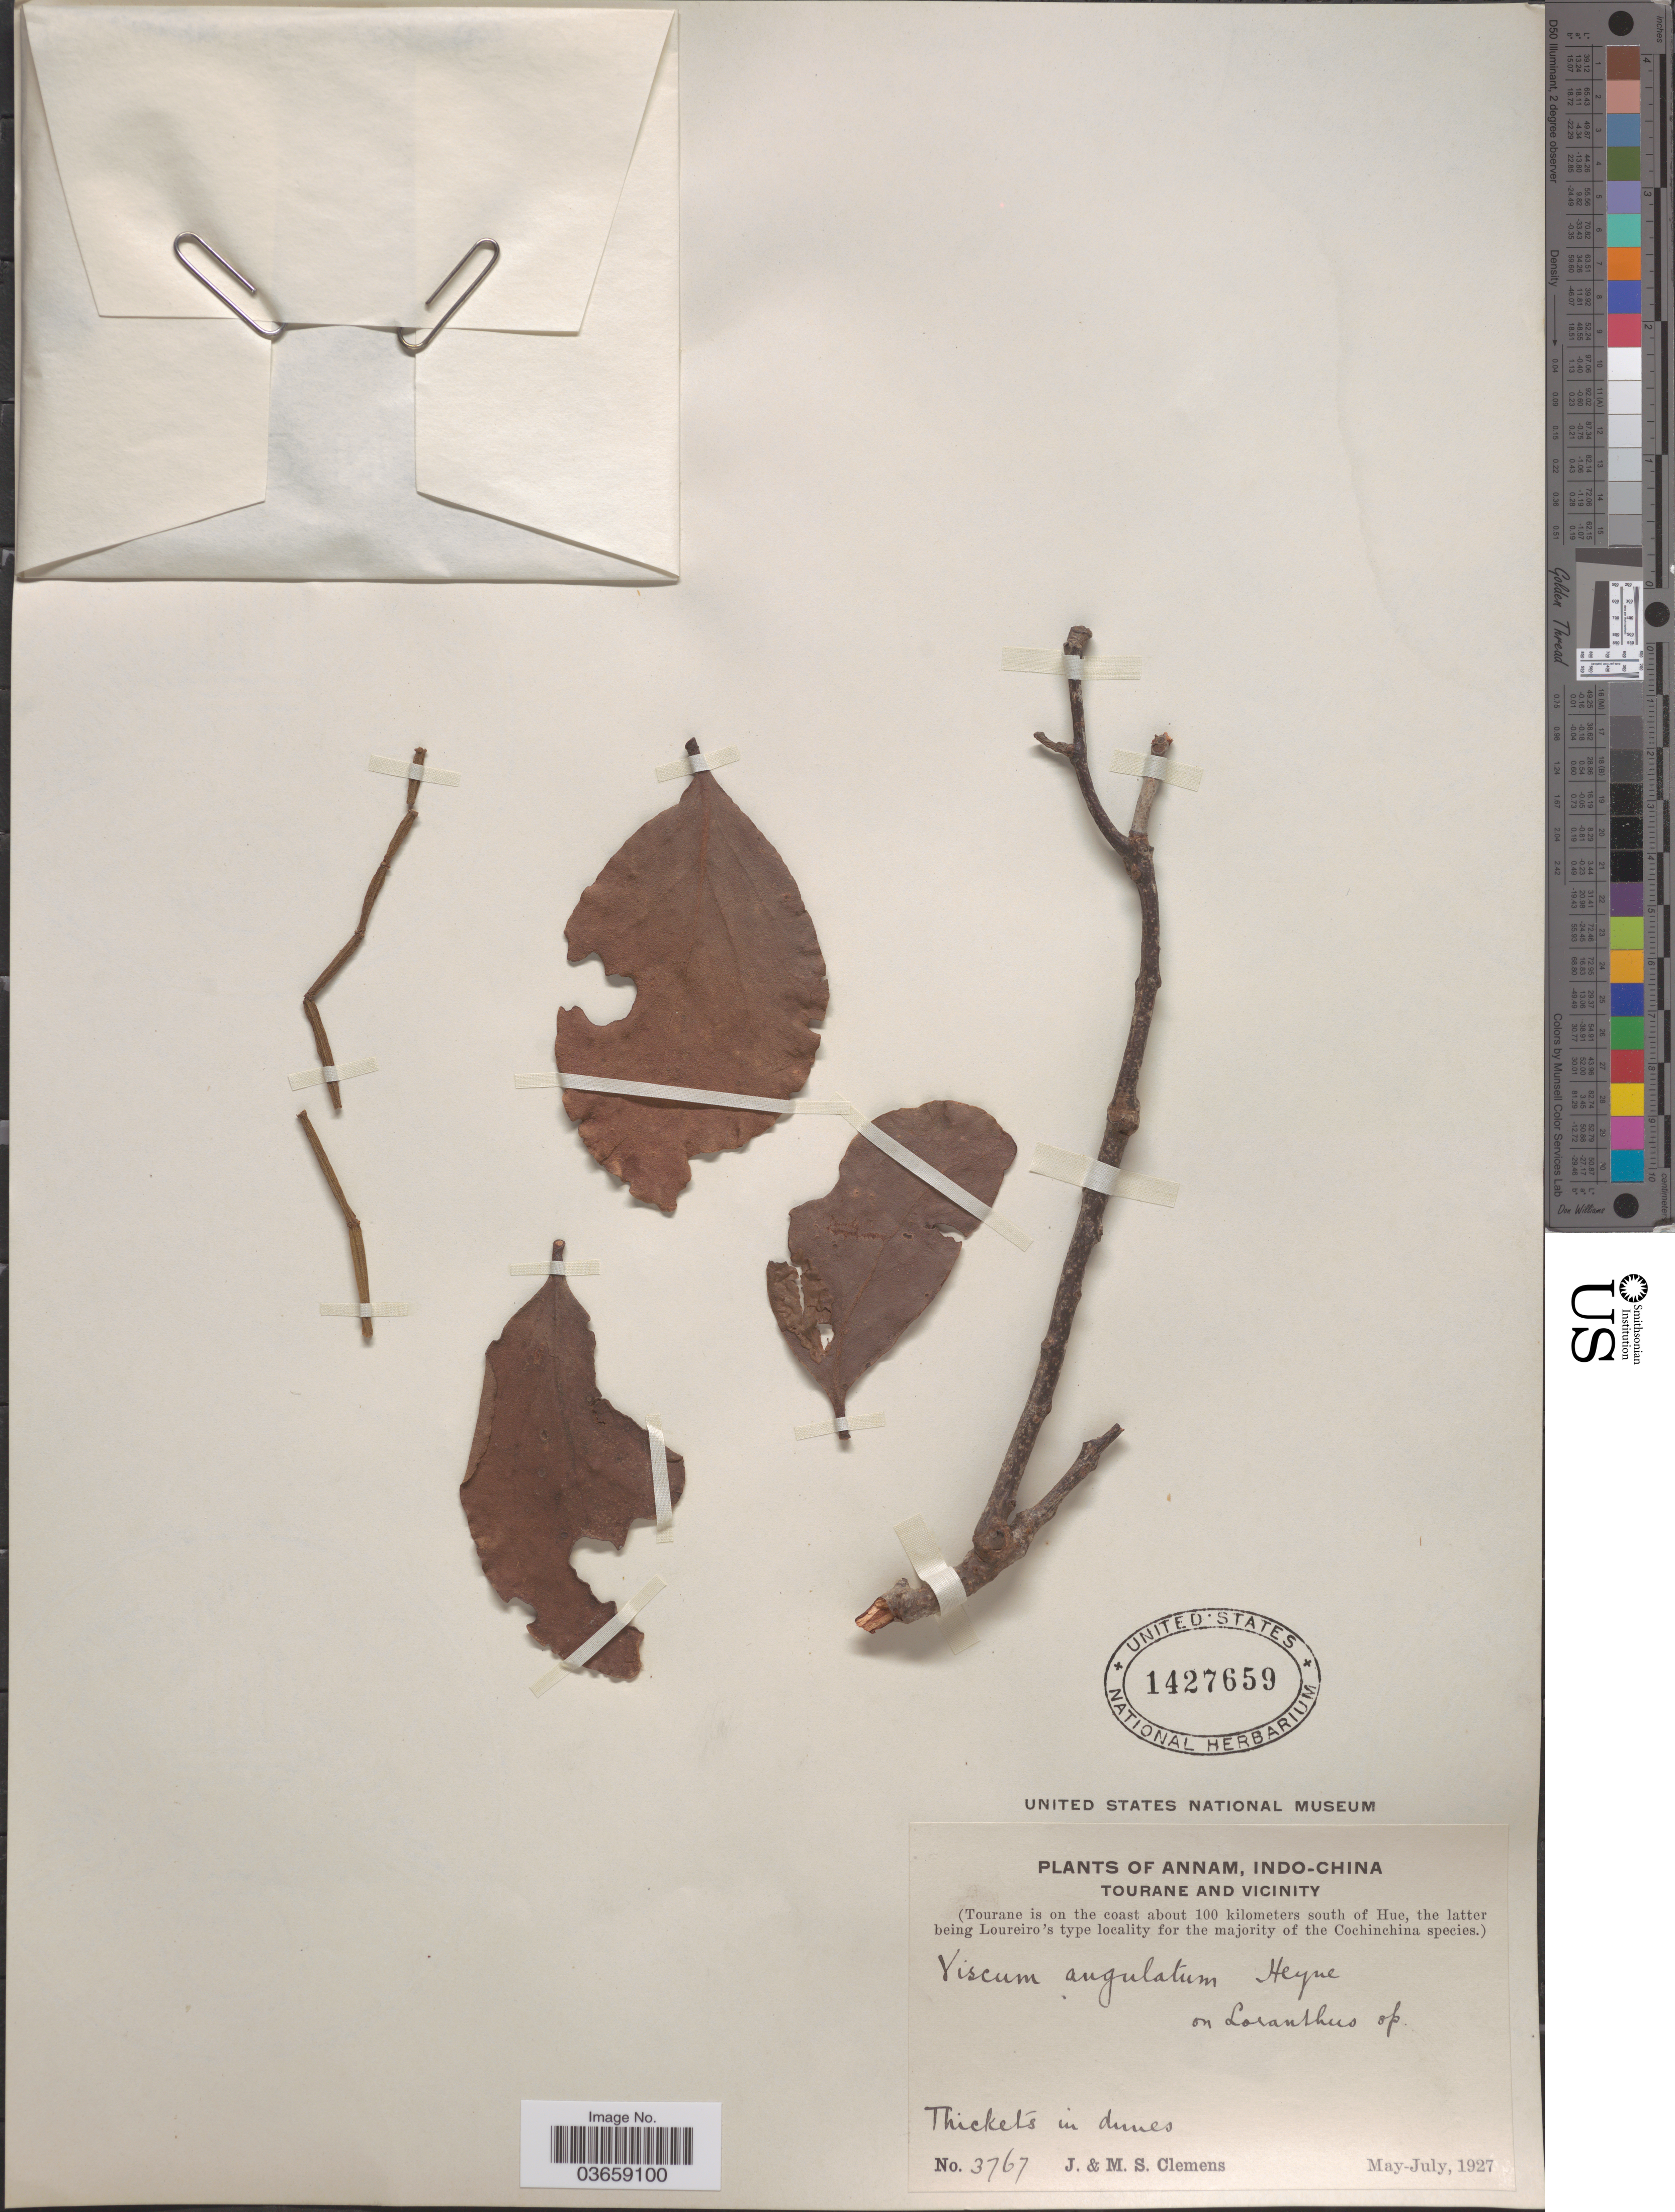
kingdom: Plantae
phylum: Tracheophyta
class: Magnoliopsida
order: Santalales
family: Viscaceae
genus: Viscum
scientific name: Viscum angulatum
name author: B. Heyne ex DC.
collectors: J. Clemens & M. S. Clemens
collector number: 3767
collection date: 1927-05/1927-07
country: Vietnam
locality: Annam, Indo-China. Tourane and vicinity. Tourane is on the coast about 100 kilometers south of Hue.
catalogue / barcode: US 1427659